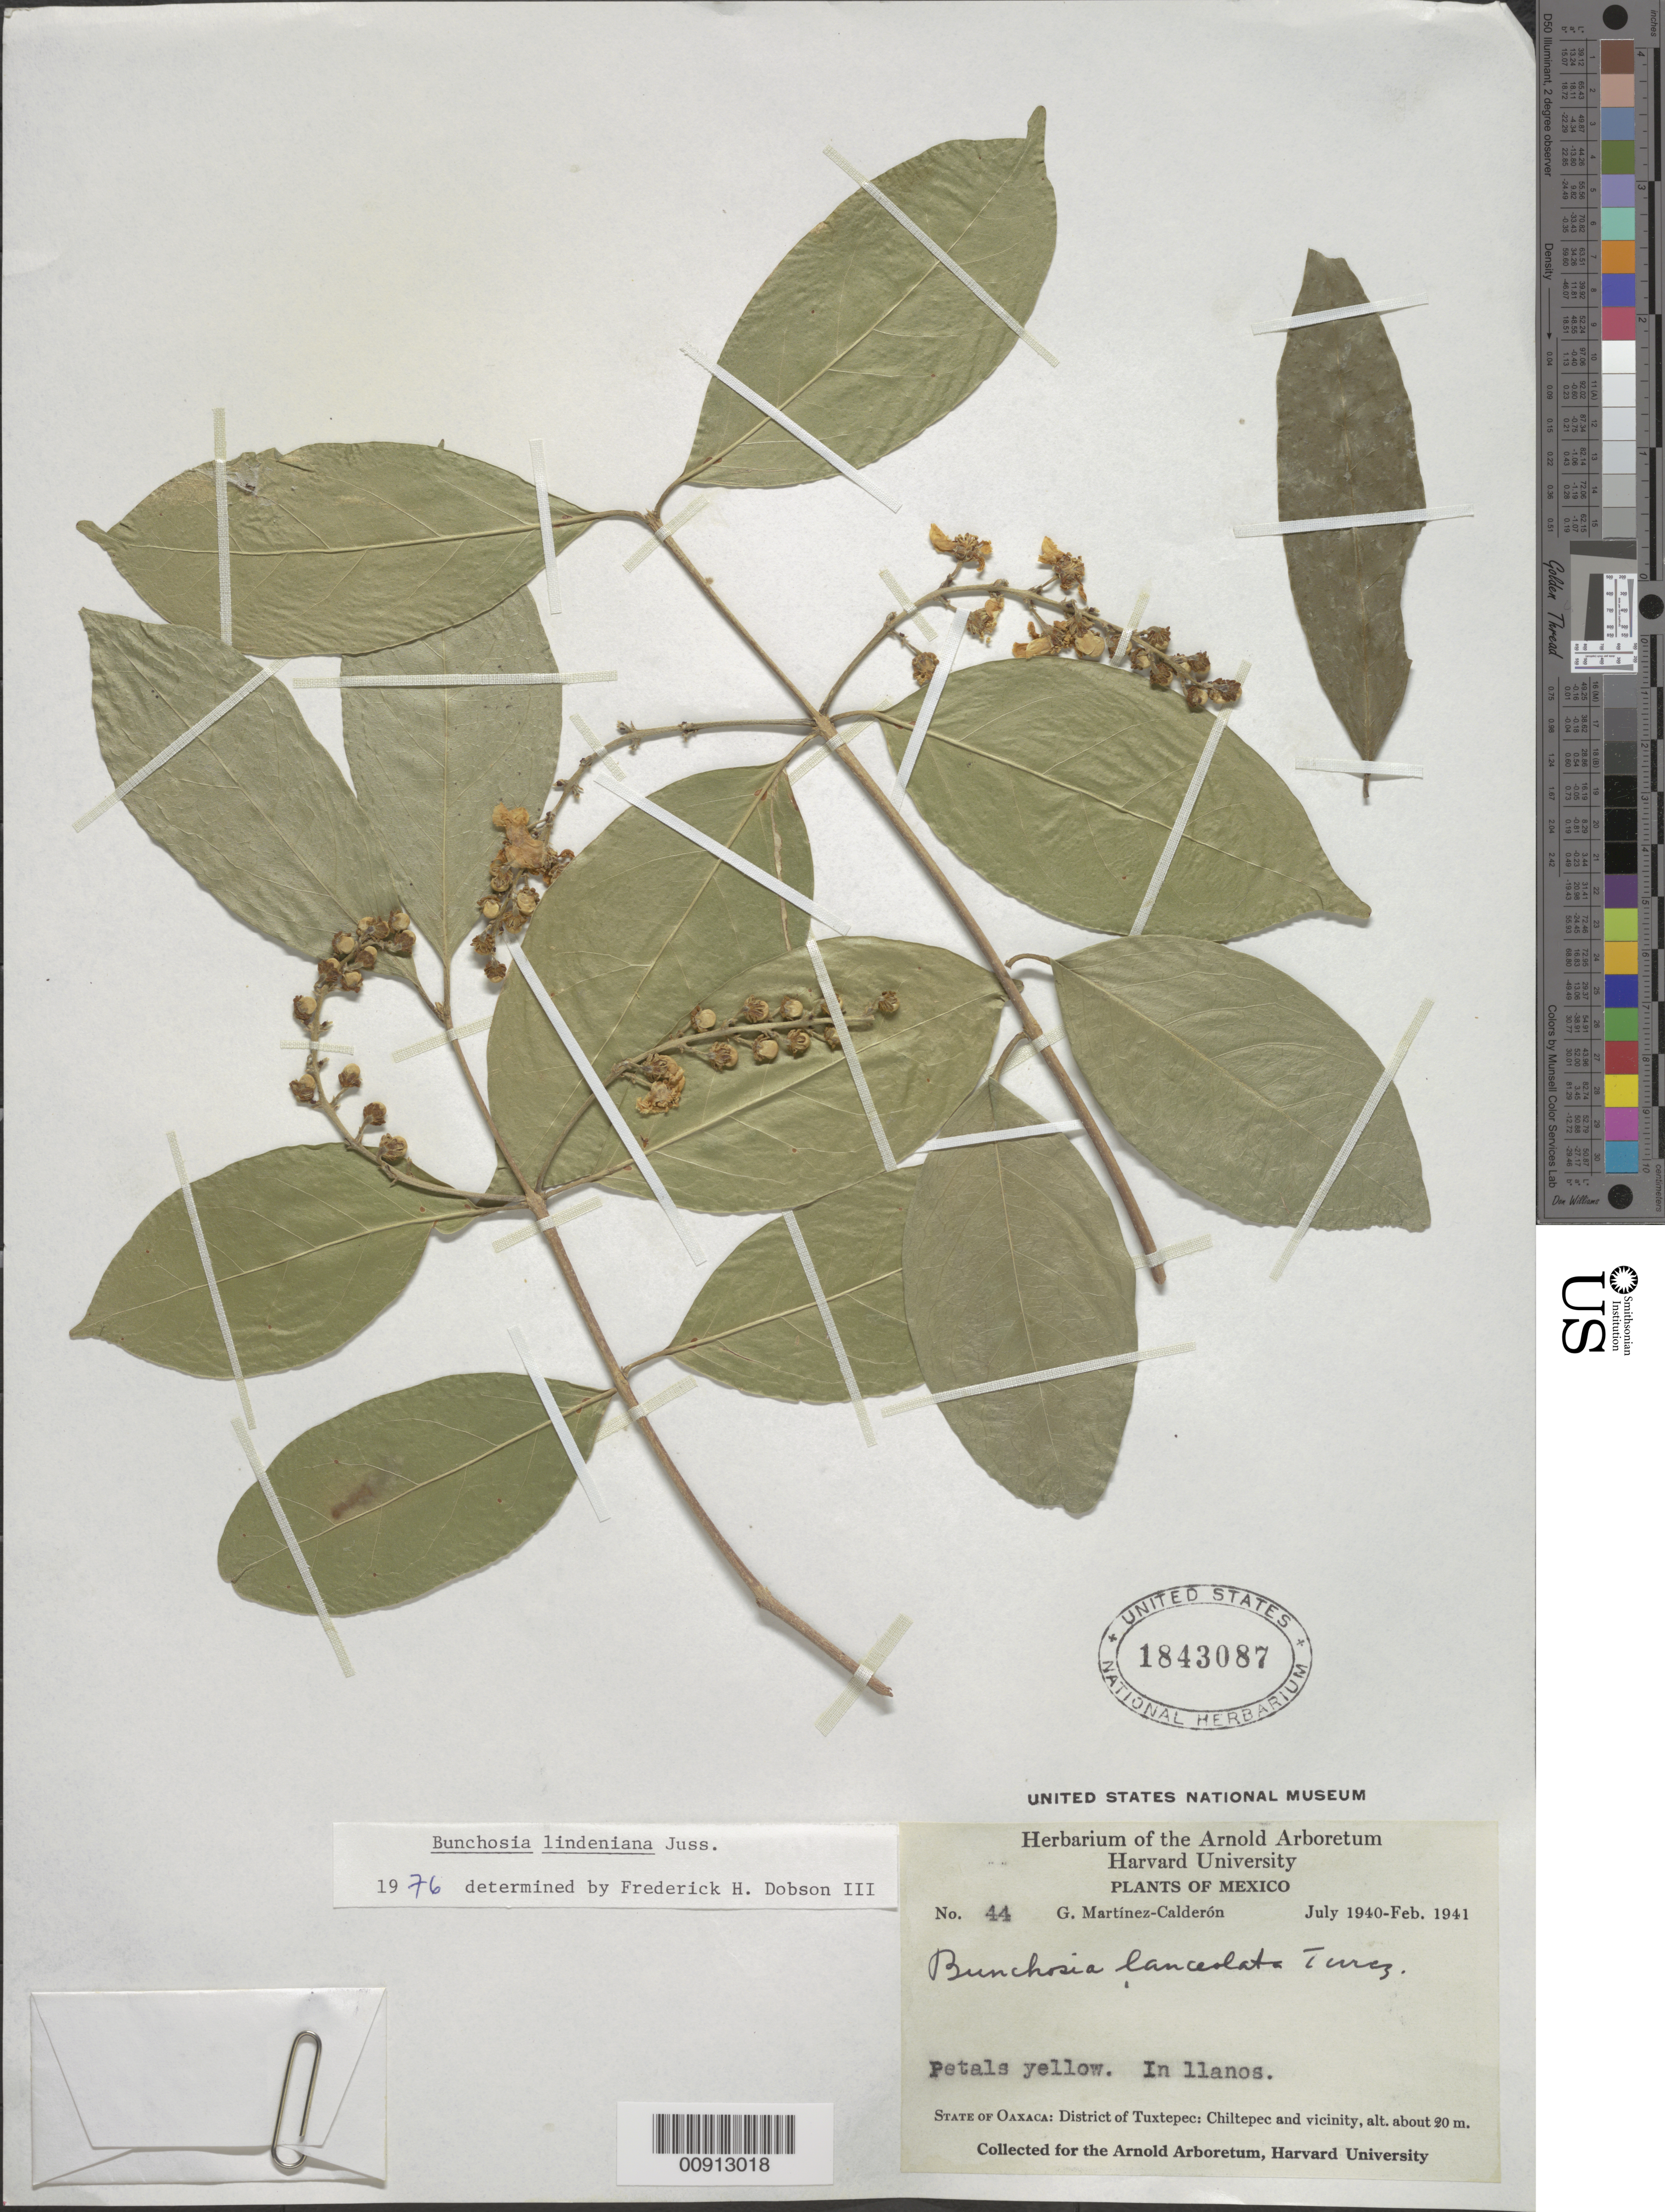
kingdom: Plantae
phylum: Tracheophyta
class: Magnoliopsida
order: Malpighiales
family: Malpighiaceae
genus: Bunchosia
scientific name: Bunchosia lindeniana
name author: A. Juss.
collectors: G. Martinez-C.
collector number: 44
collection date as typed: Jul 1940 to -- Feb 1941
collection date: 1940-07/1941-02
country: Mexico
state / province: Oaxaca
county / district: Tuxtepec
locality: State of Oaxaca: District of Tuxtepec: Chiltepec and vicinity.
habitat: In llanos.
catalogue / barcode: US 1843087